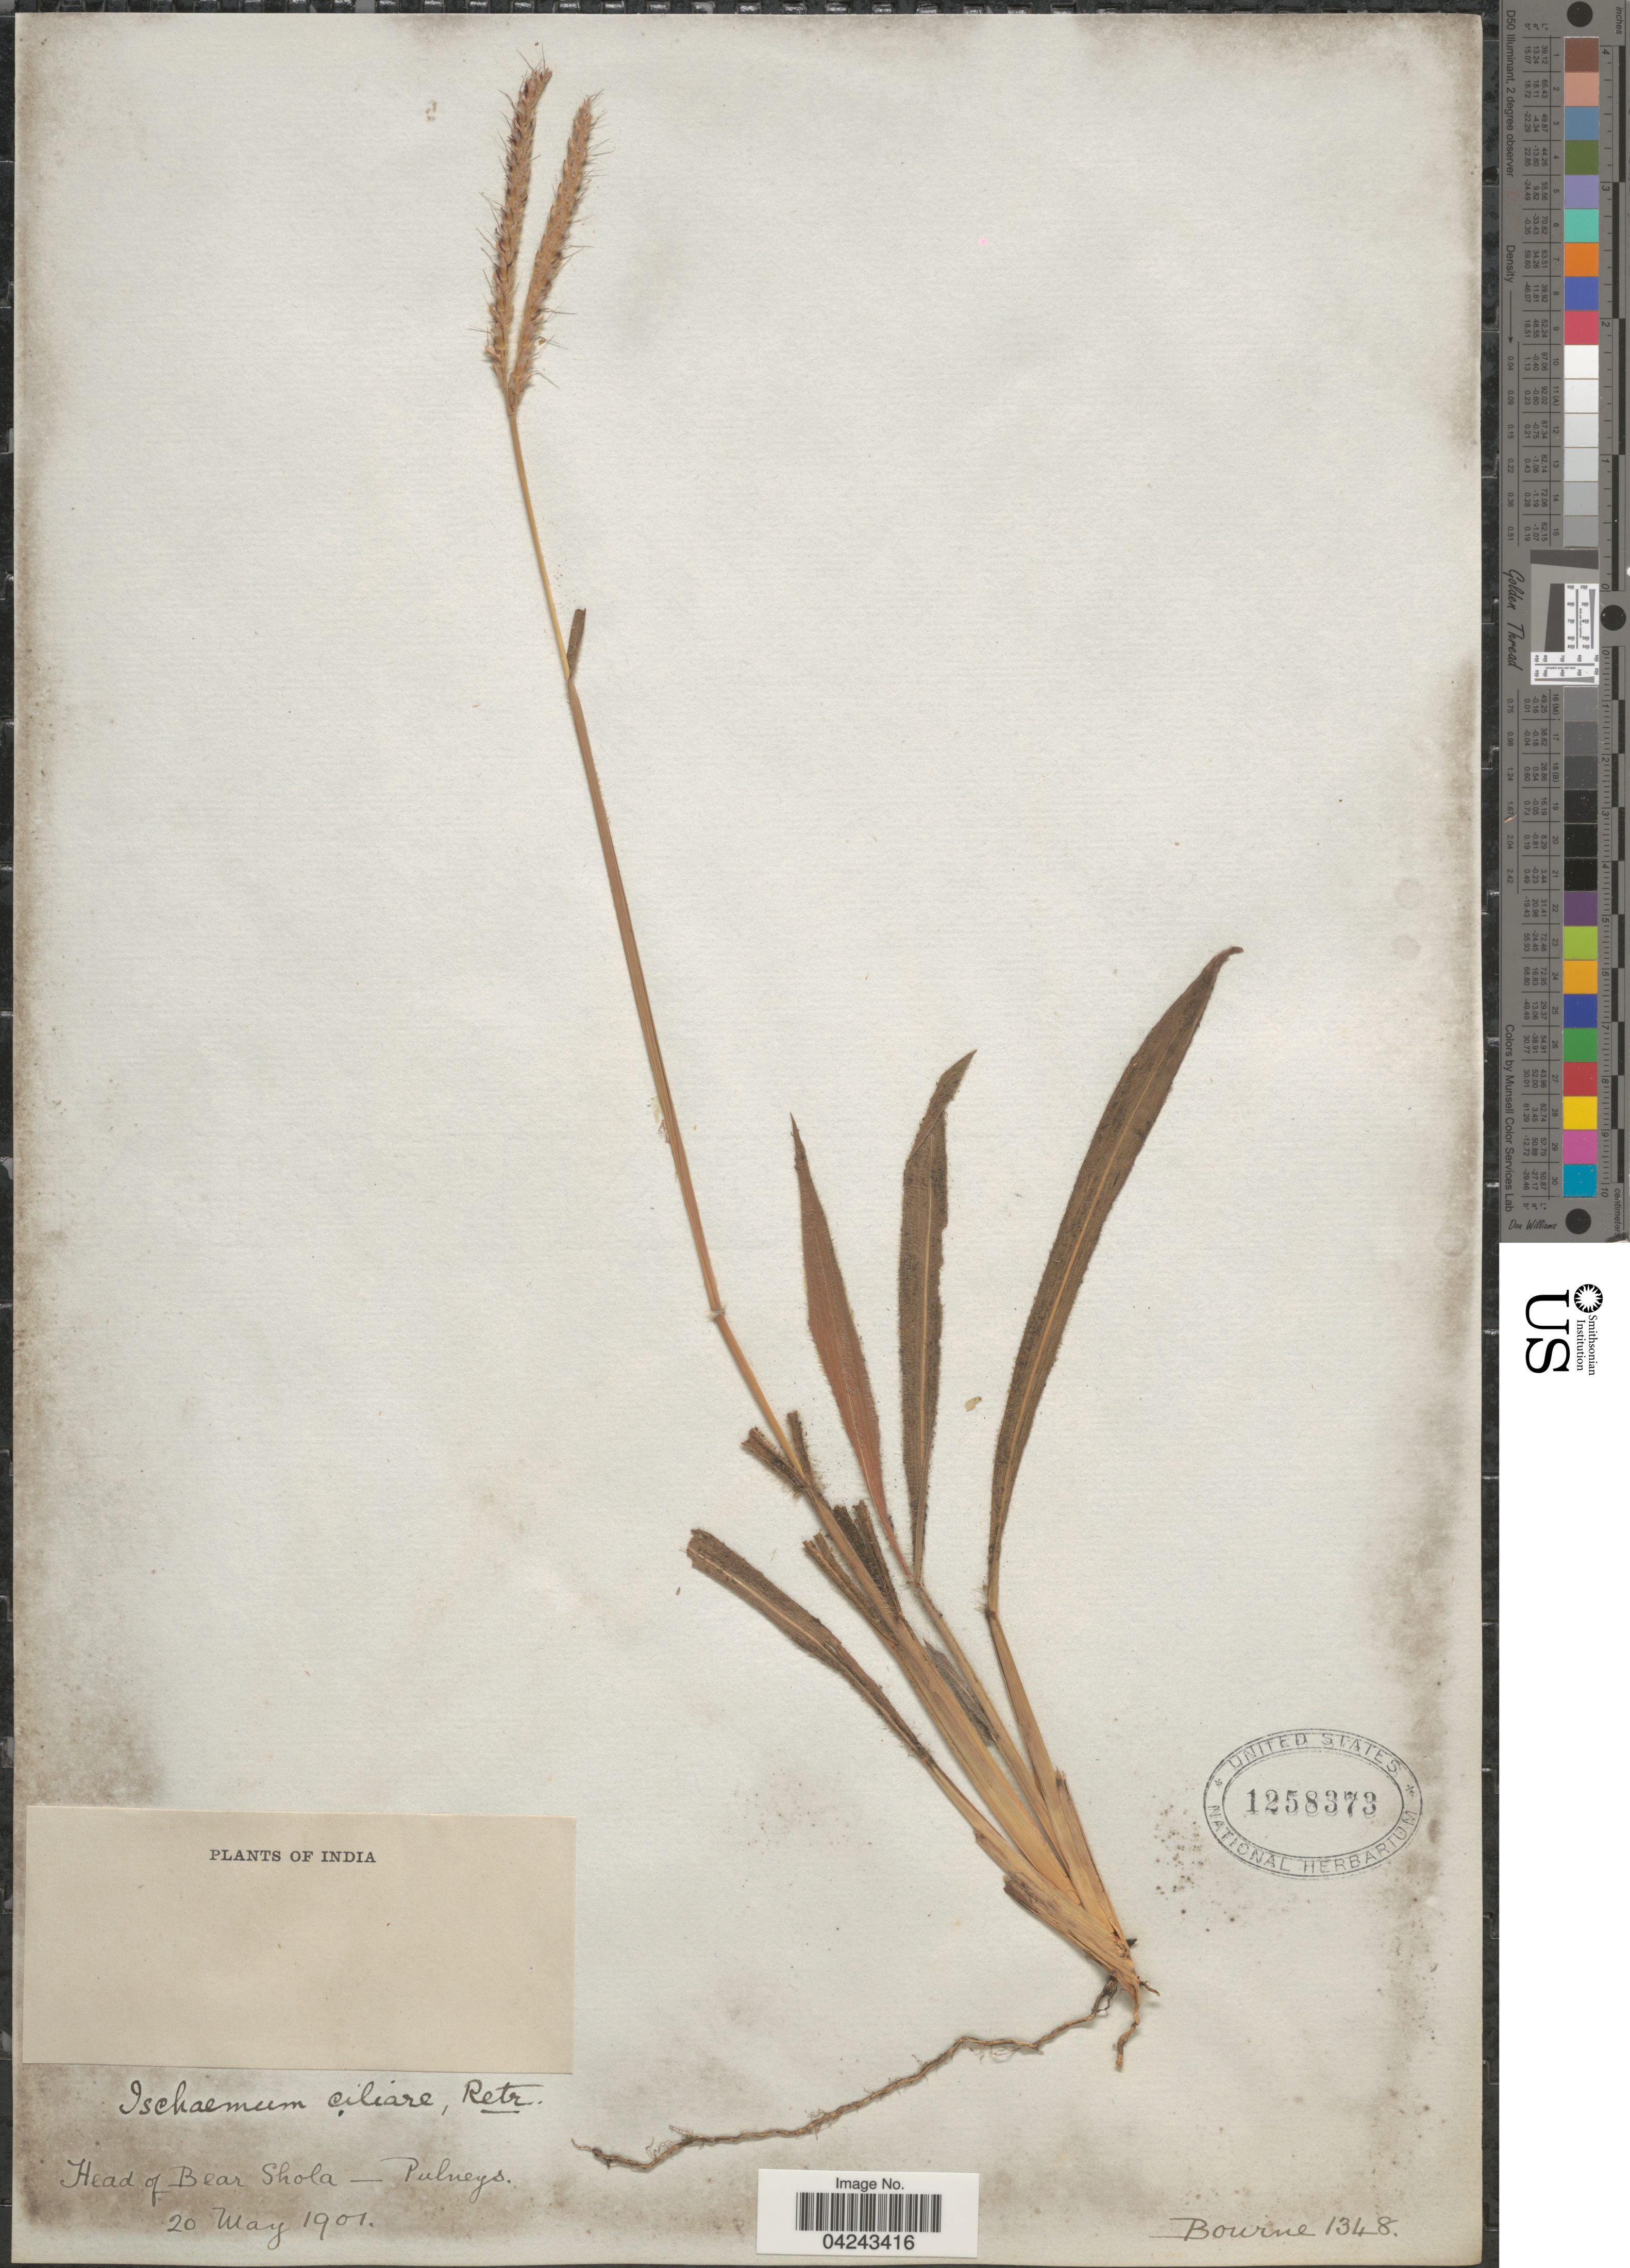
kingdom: Plantae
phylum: Tracheophyta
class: Liliopsida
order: Poales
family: Poaceae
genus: Ischaemum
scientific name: Ischaemum ciliare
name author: Retz.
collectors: -- Bourne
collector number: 1348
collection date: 1901-05-20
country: India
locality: Head of Bear Shola - Pulneys.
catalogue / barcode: US 1258373